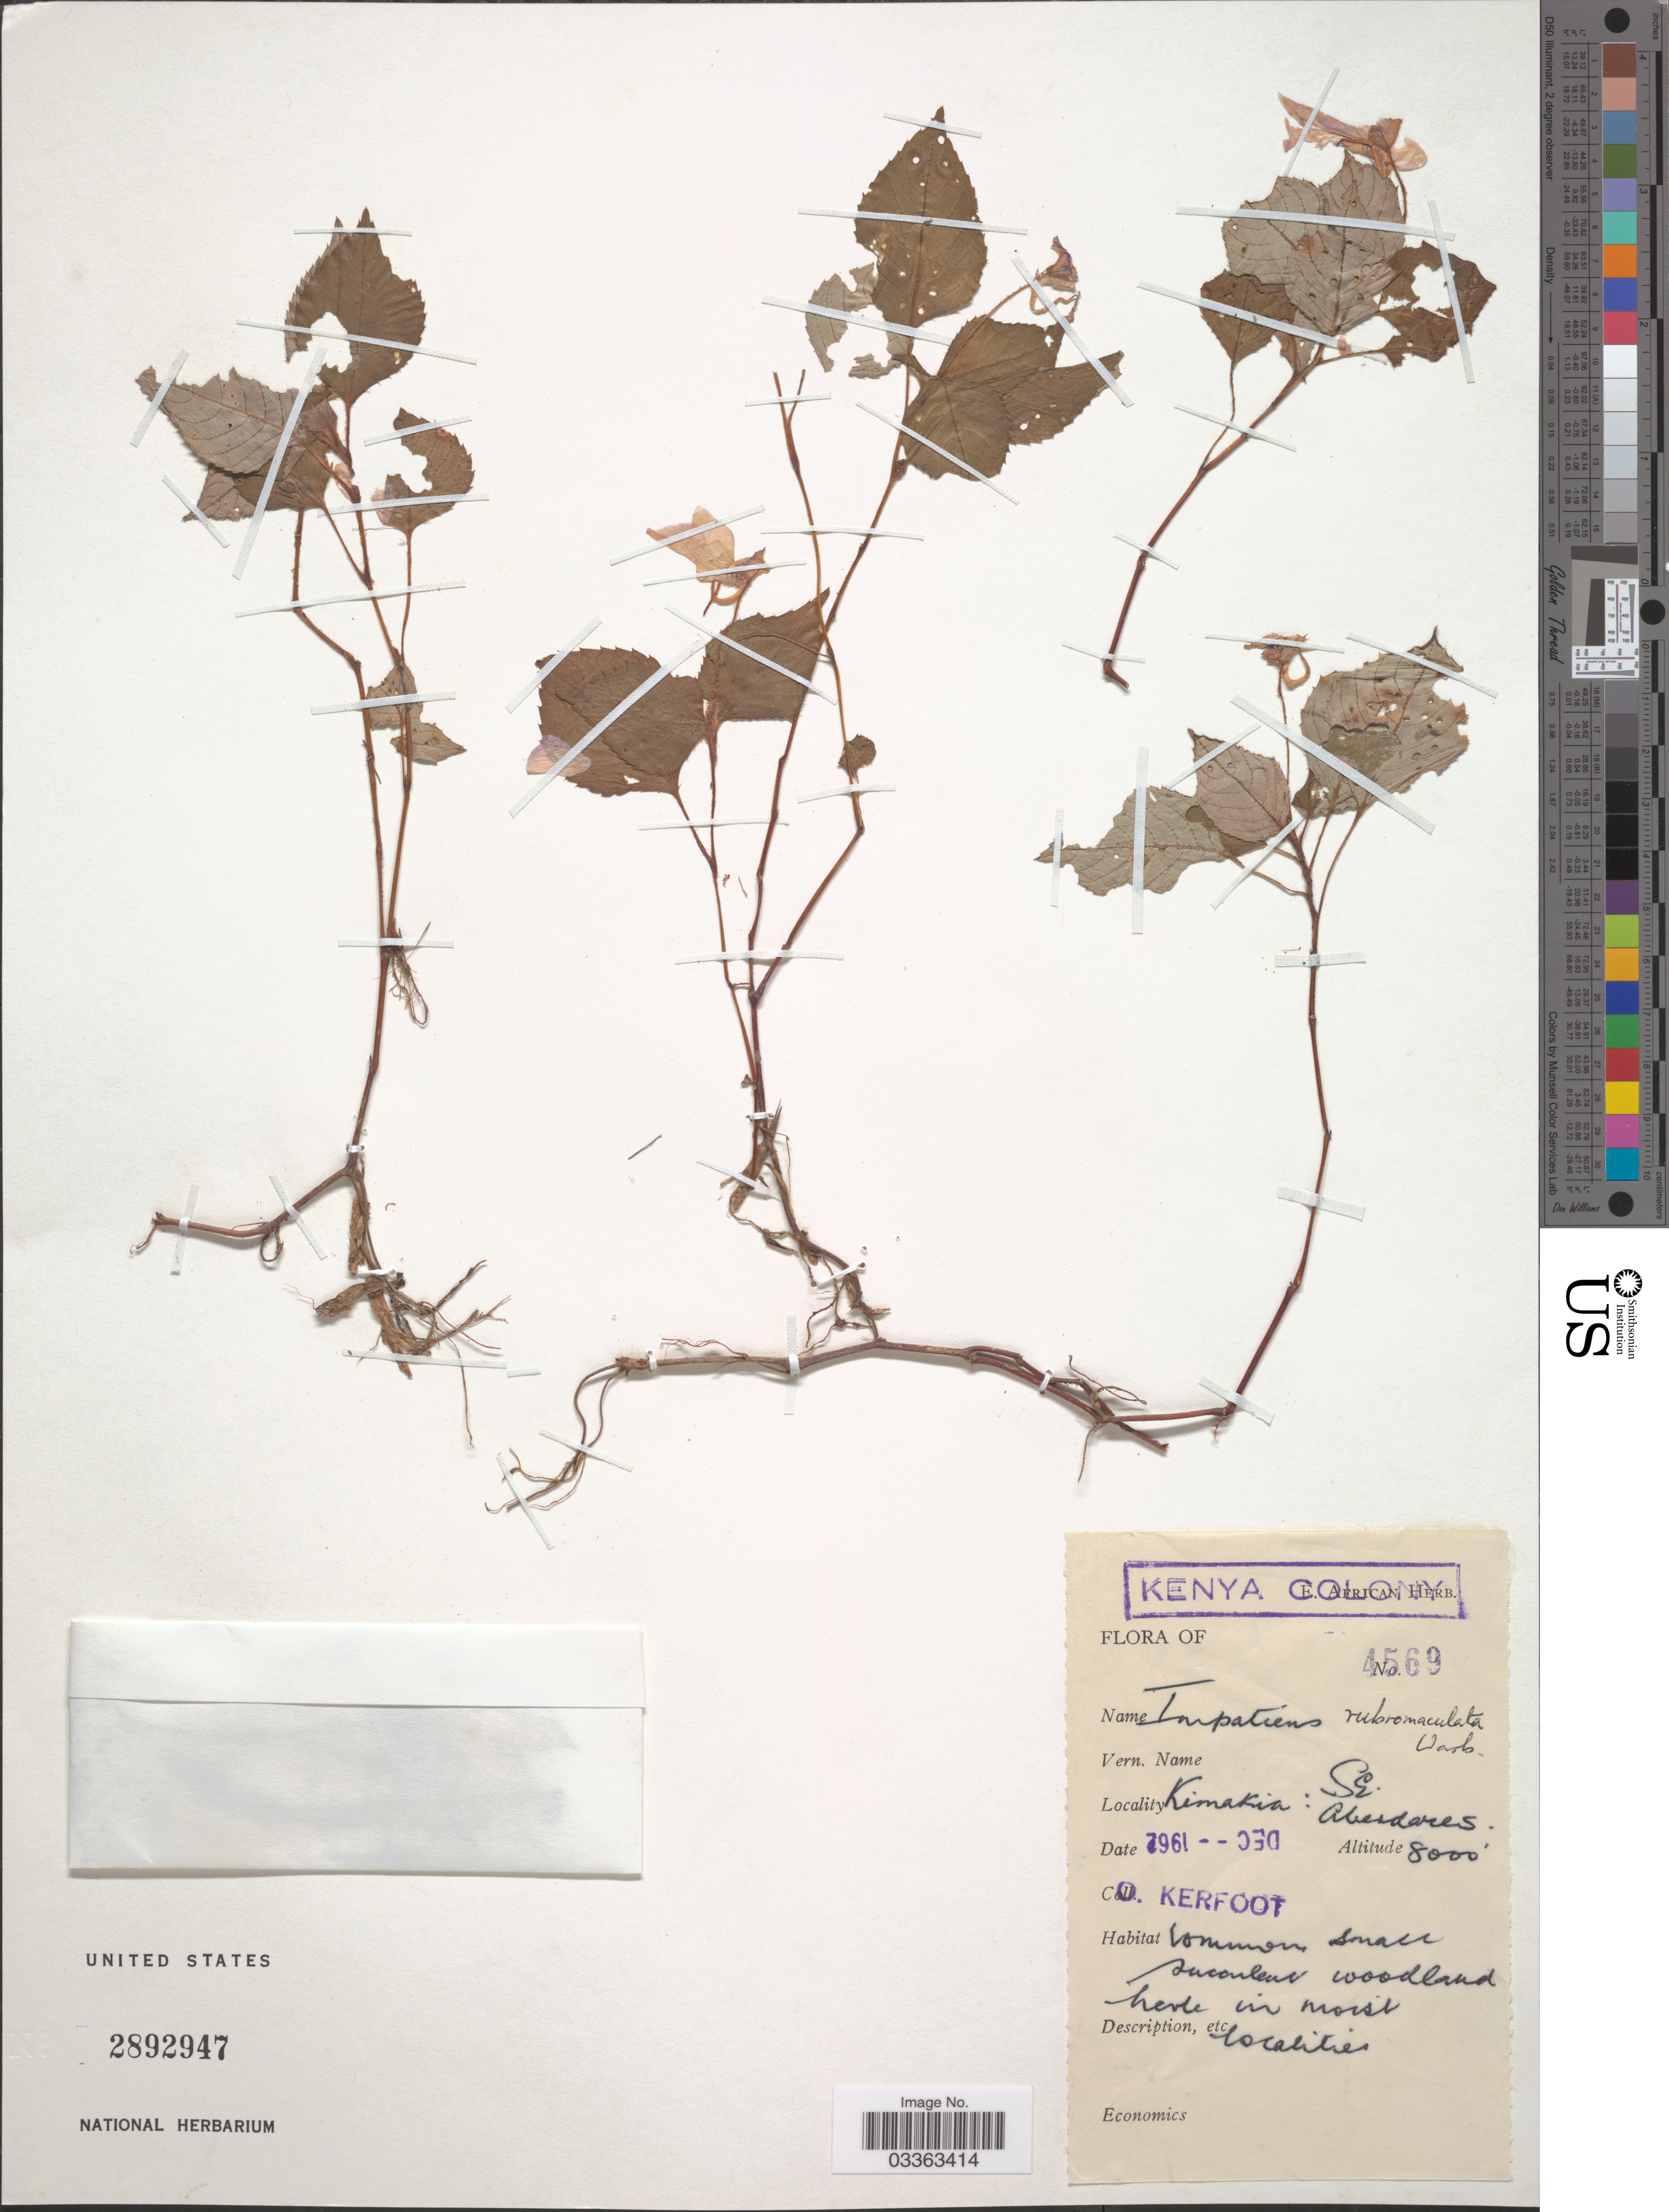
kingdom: Plantae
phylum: Tracheophyta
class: Magnoliopsida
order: Ericales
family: Balsaminaceae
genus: Impatiens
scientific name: Impatiens rubromaculata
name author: Warb.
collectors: O. Kerfoot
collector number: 4569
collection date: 1967-12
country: Kenya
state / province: Murang'a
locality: Kimakia: SE Aberdares.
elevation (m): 2438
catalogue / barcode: US 2892947